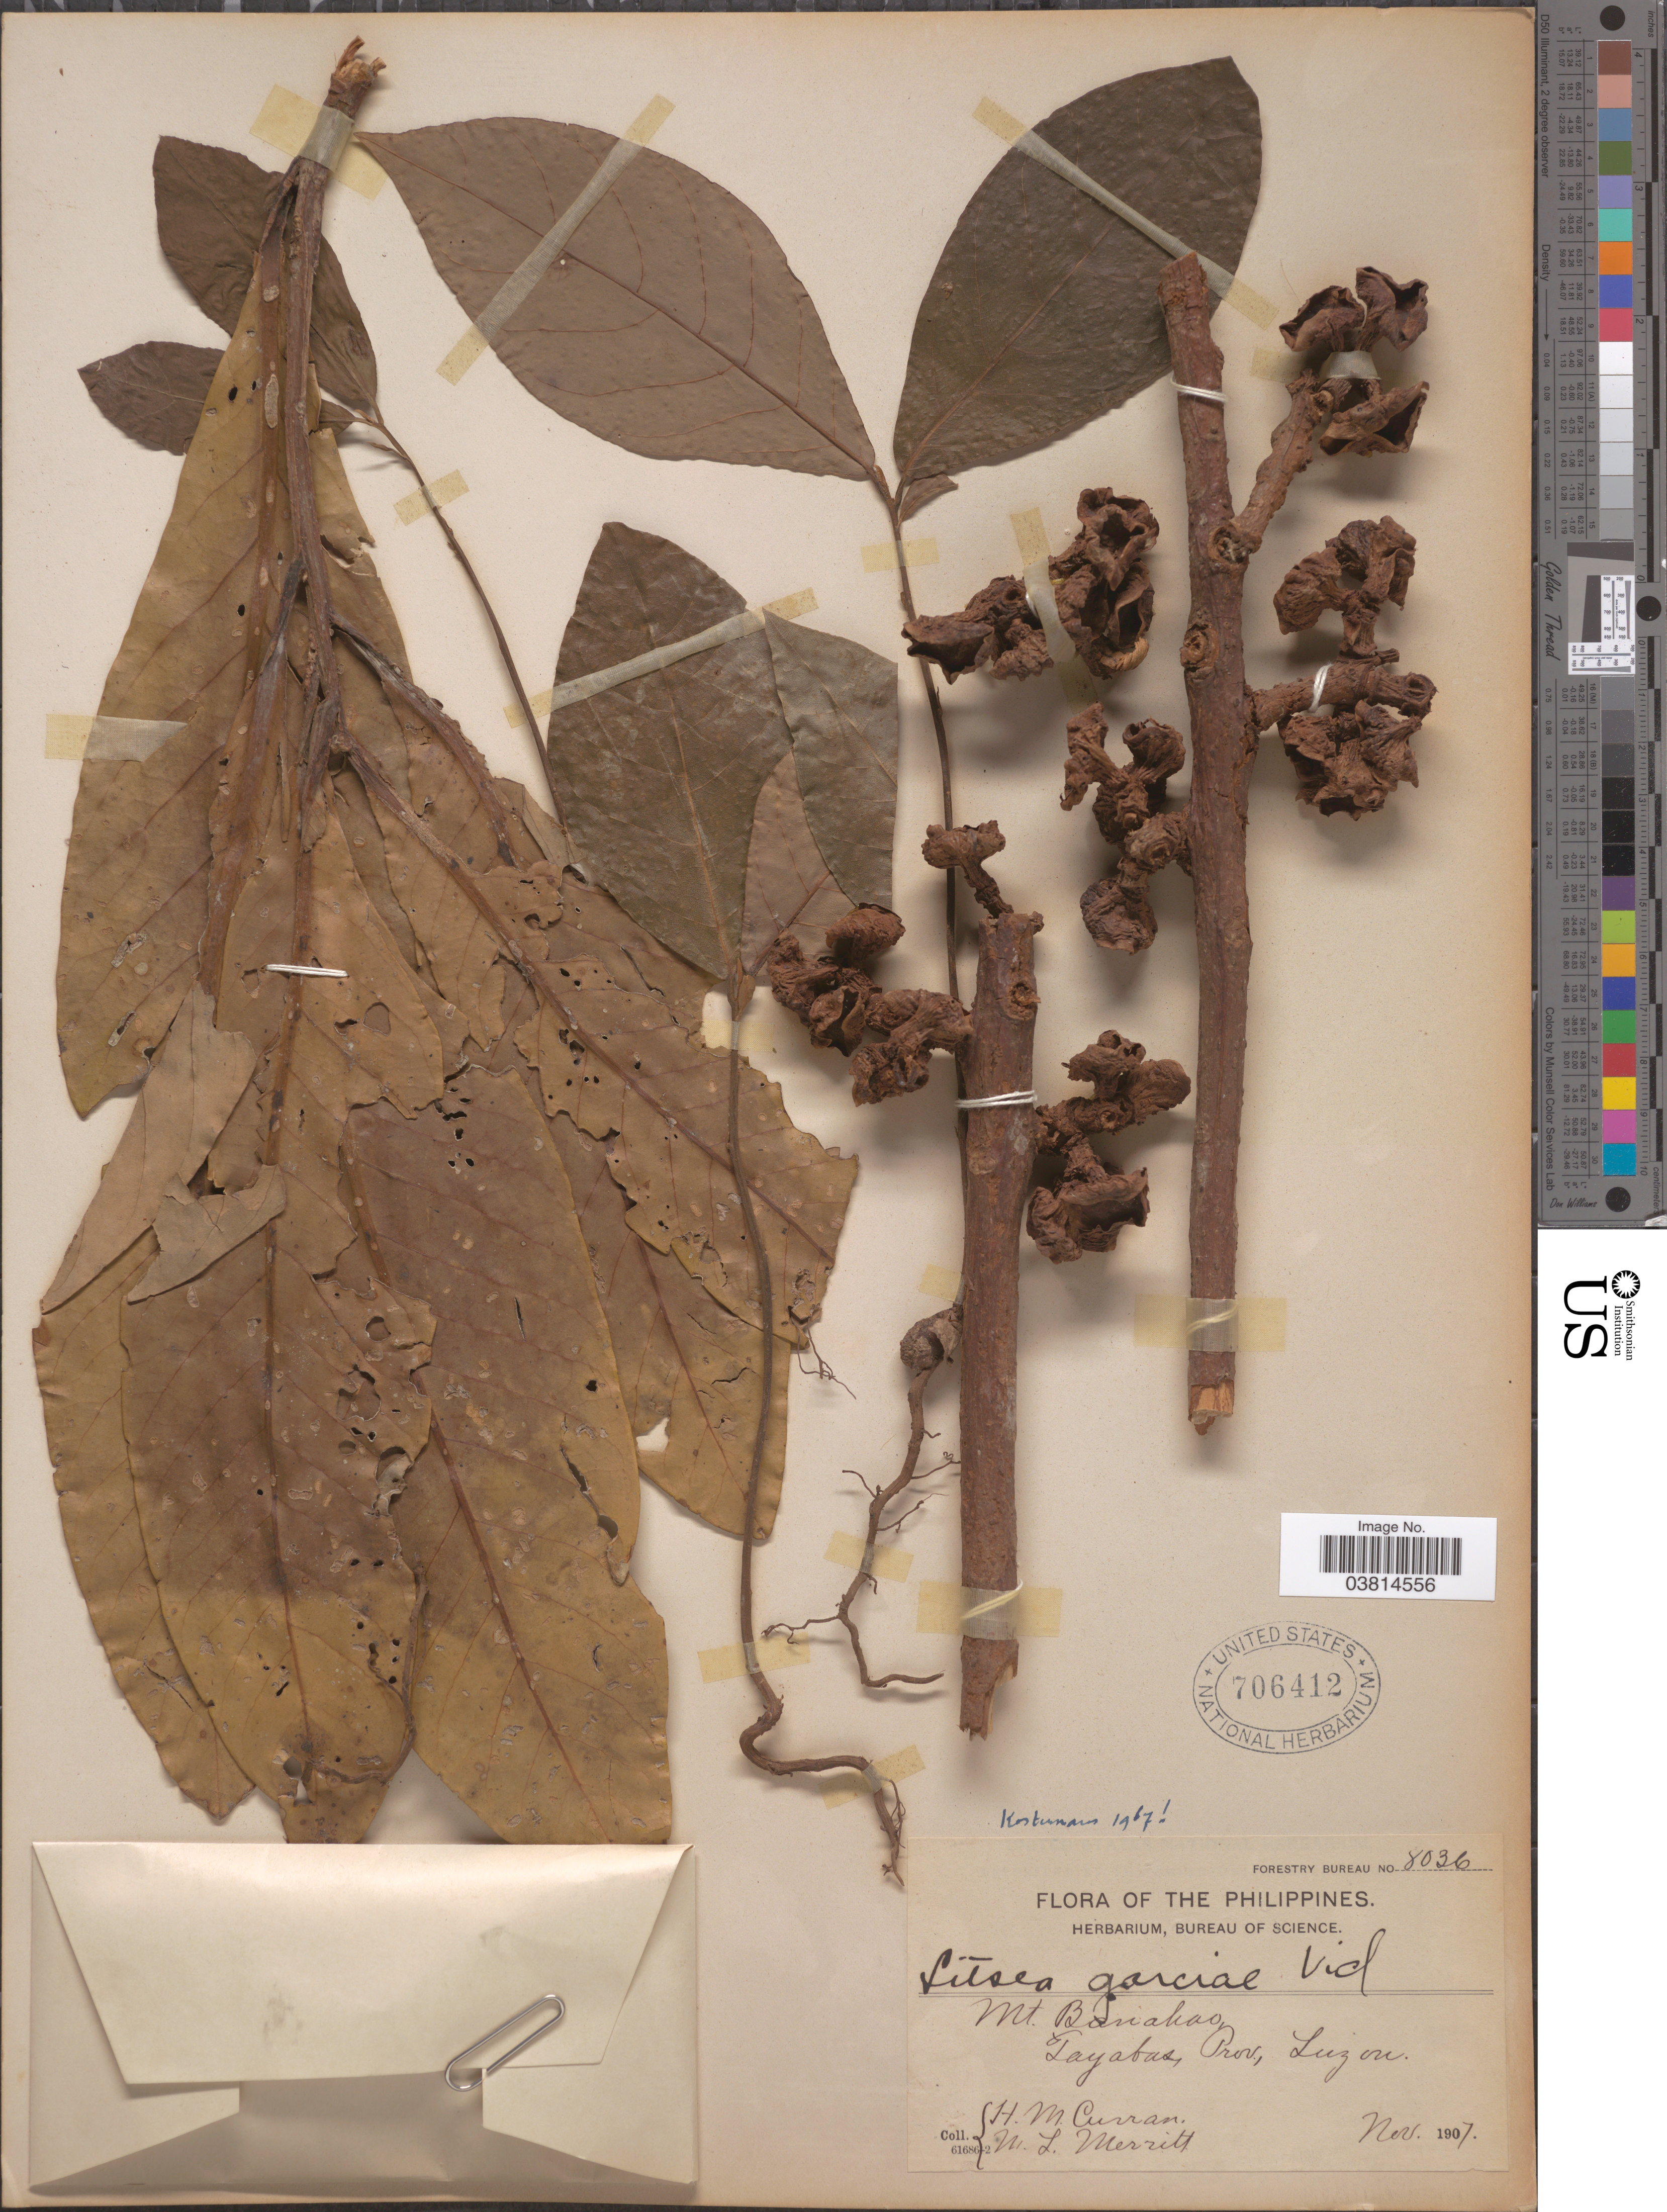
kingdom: Plantae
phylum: Tracheophyta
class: Magnoliopsida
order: Laurales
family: Lauraceae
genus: Litsea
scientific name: Litsea garciae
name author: S. Vidal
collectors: H. M. Curran & M. L. Merritt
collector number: Forestry Bureau 8036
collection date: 1907-11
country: Philippines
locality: Mt. Banahao, Tayabas, Prov., Luzon.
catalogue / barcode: US 706412